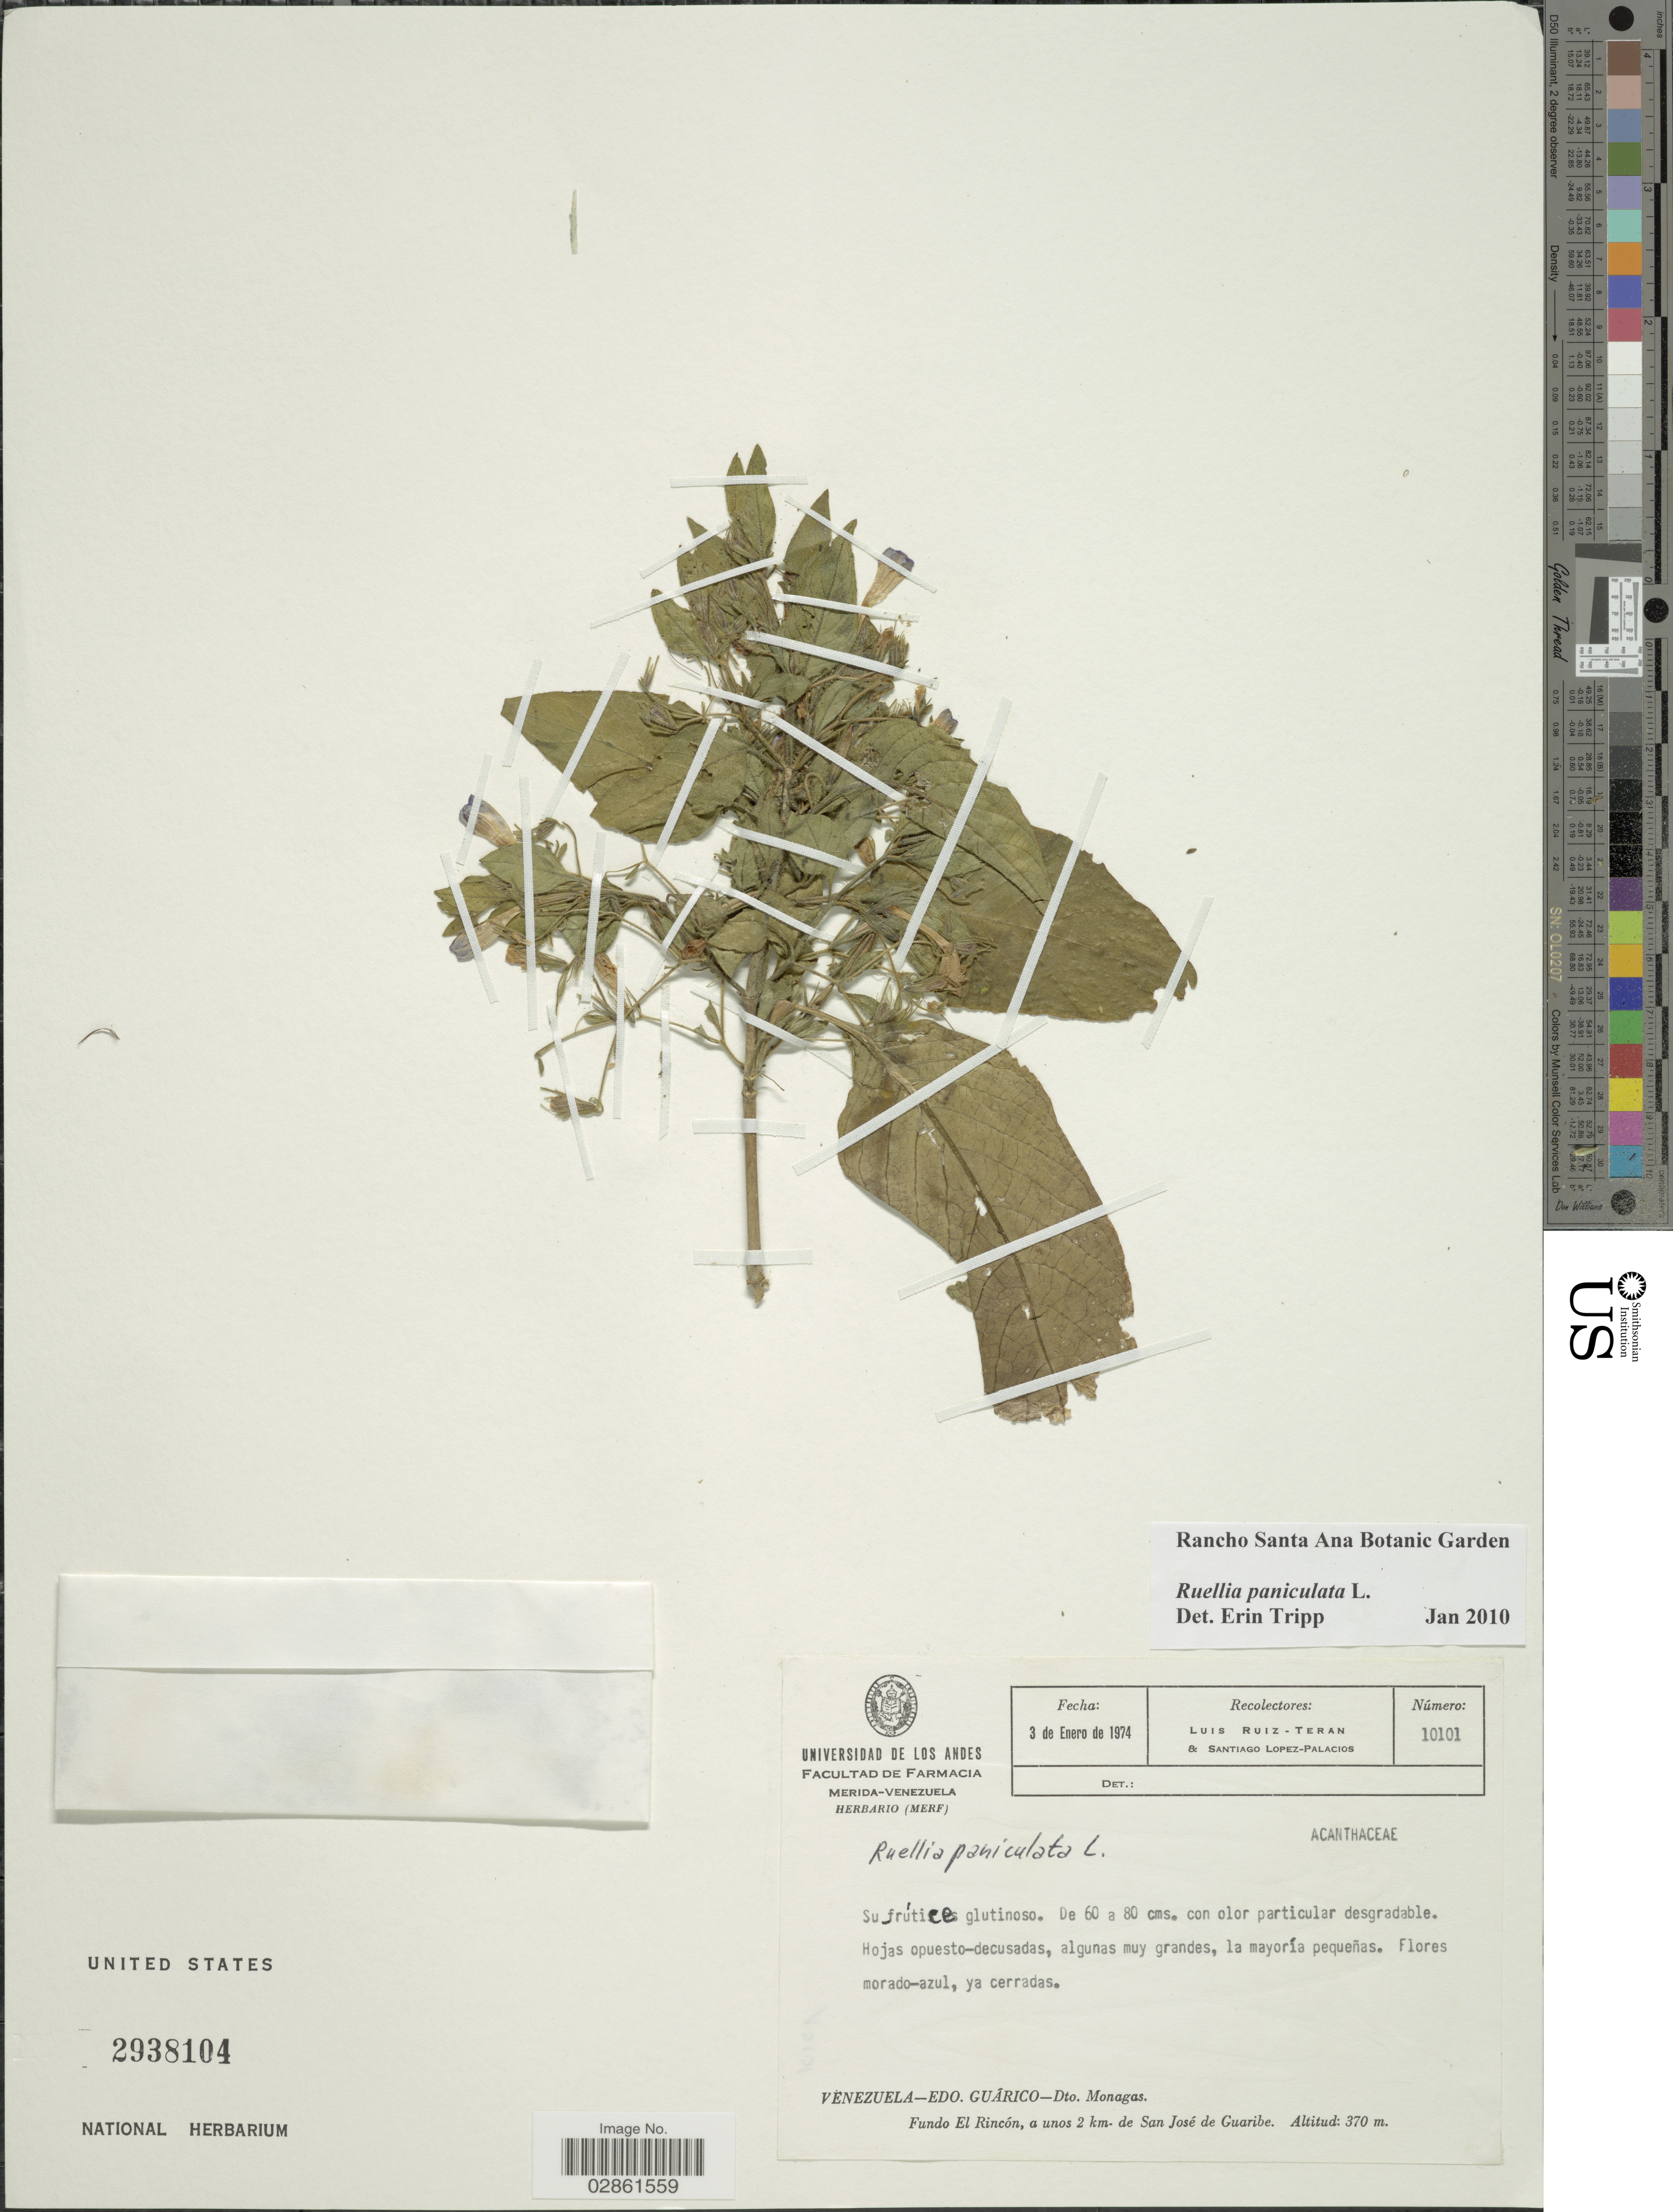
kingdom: Plantae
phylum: Tracheophyta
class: Magnoliopsida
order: Lamiales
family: Acanthaceae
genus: Ruellia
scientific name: Ruellia paniculata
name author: L.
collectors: L. Teran & S. López-Palacios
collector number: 10101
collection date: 1974-01-03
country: Venezuela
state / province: Guárico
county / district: José Tadeo Monagas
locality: Fundo El Rincón, a unos 2 km. de San José de Guaribe.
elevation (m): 370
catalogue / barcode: US 2938104